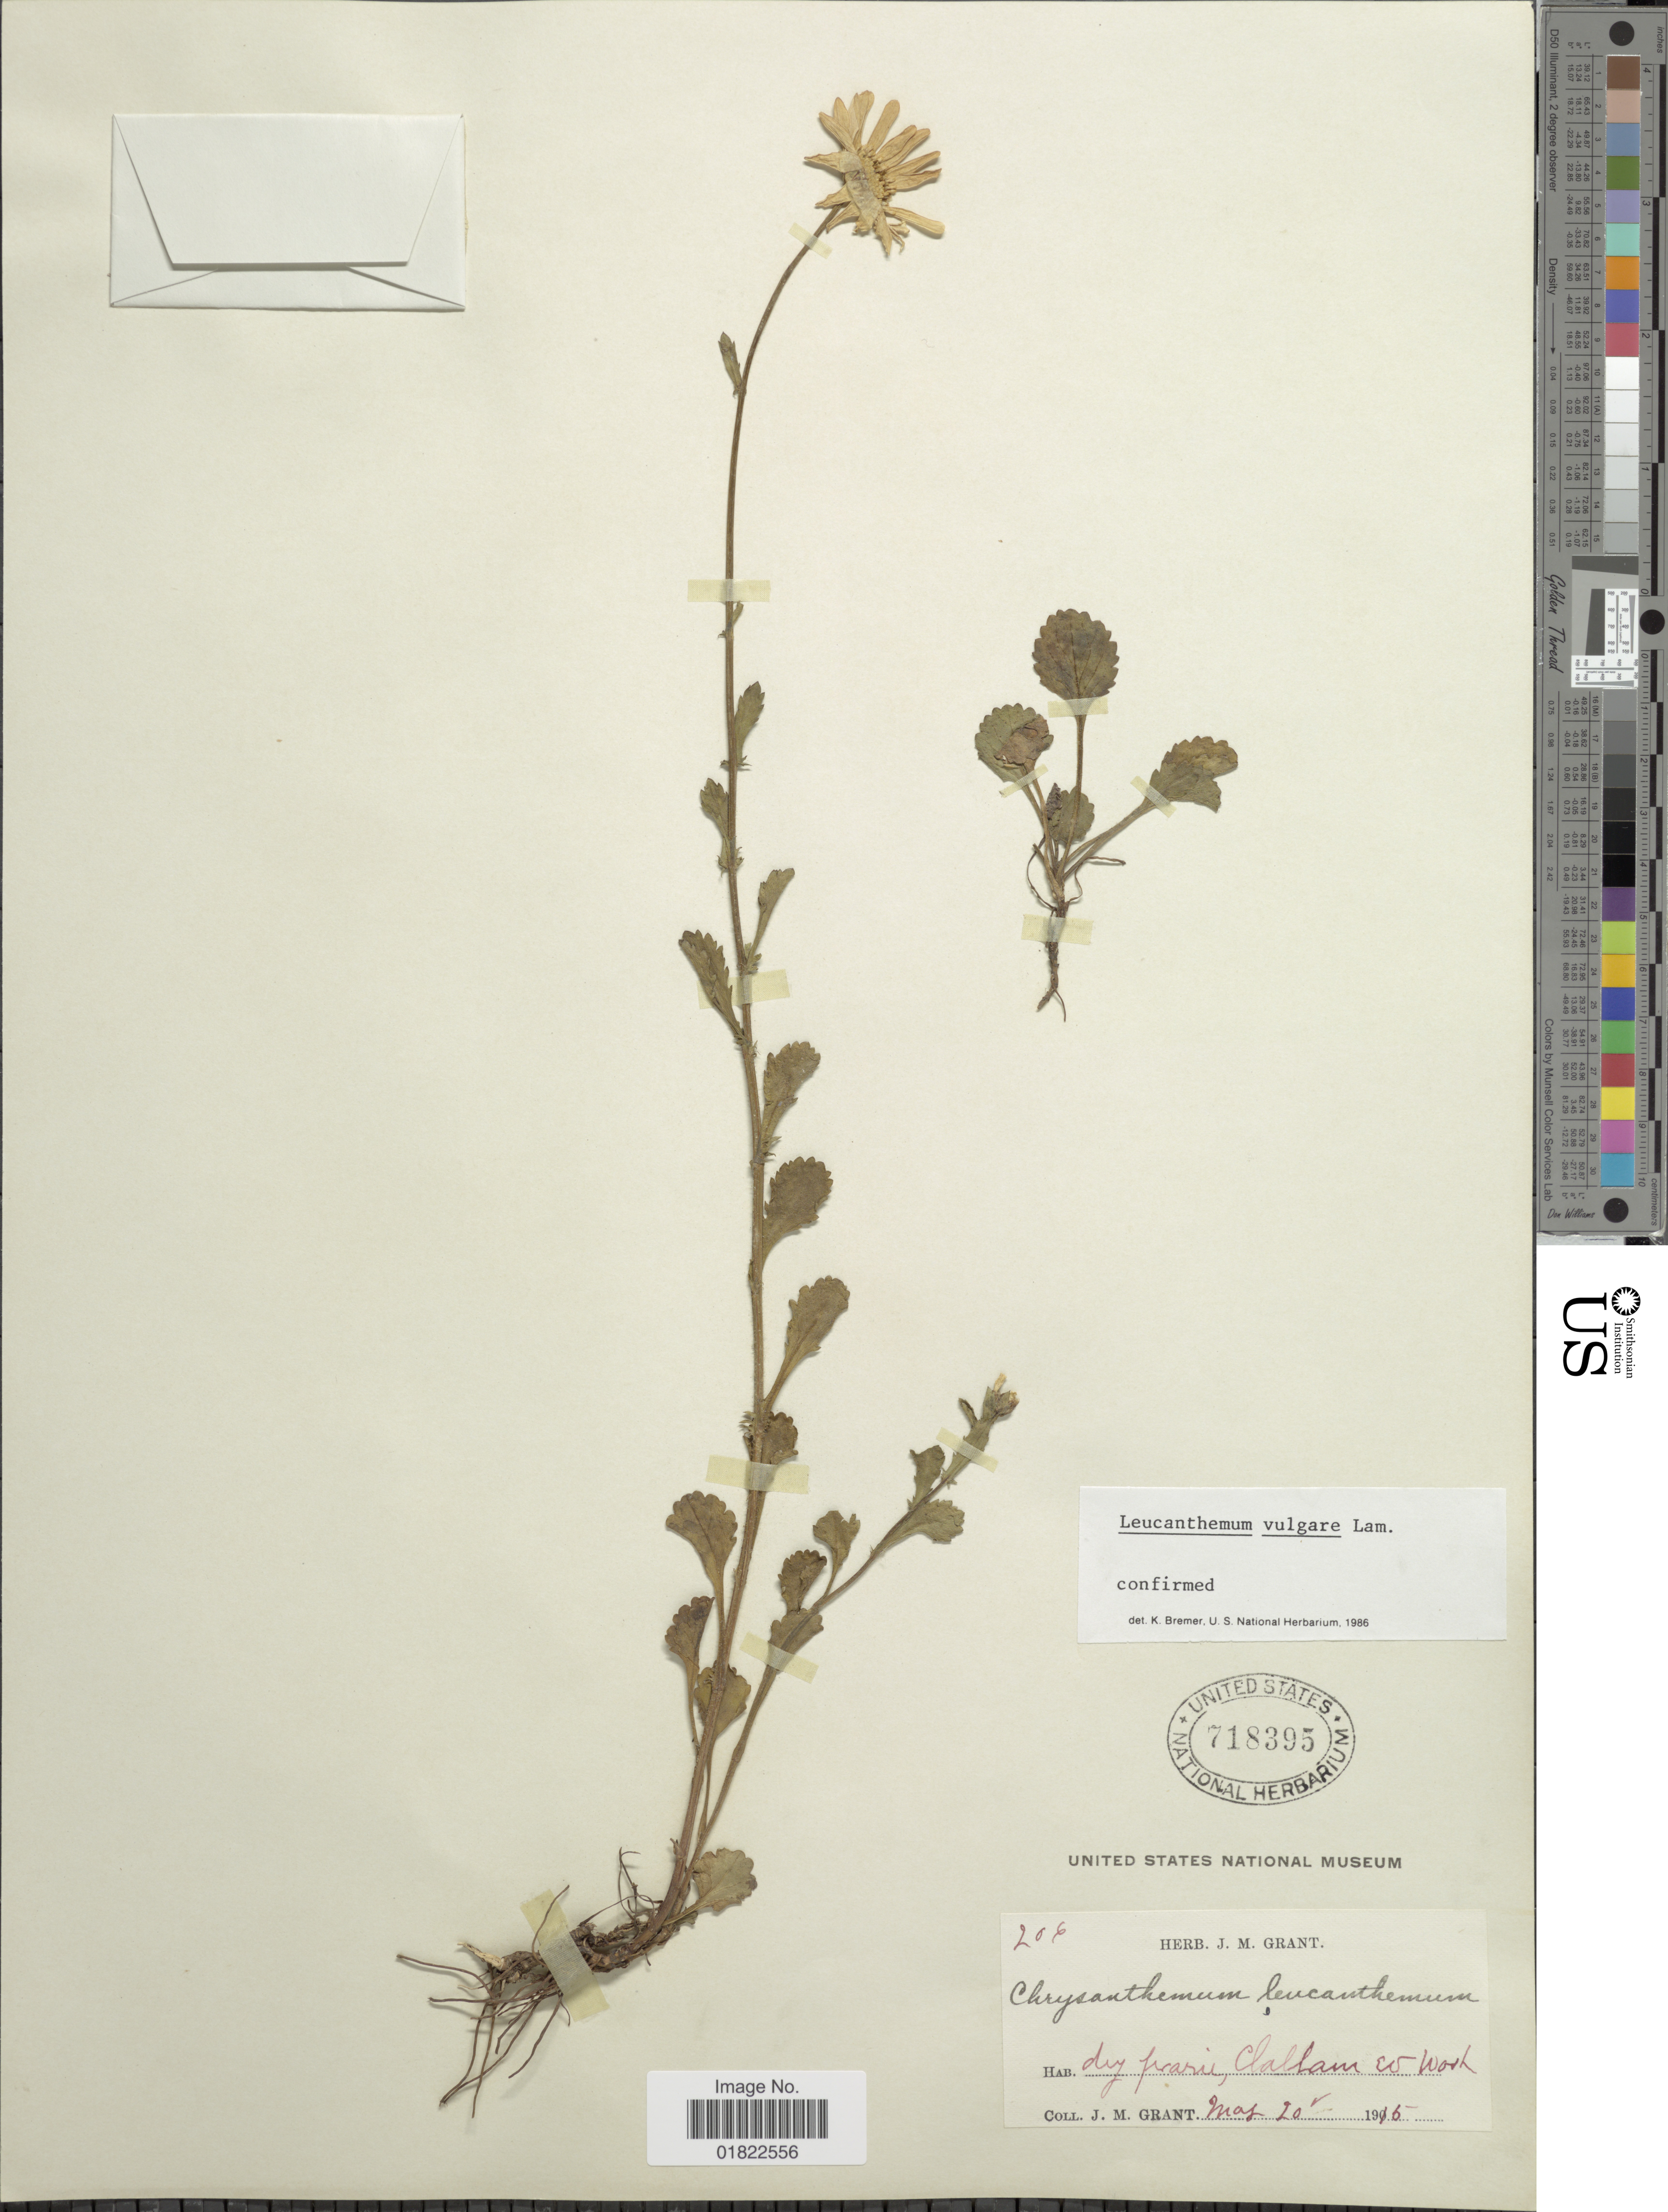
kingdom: Plantae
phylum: Tracheophyta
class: Magnoliopsida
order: Asterales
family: Asteraceae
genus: Leucanthemum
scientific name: Leucanthemum vulgare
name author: Lam.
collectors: J. M. Grant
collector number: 206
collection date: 1915-05-20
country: United States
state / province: Washington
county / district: Clallam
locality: Dry prairie, Clalham Co.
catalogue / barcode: US 718395